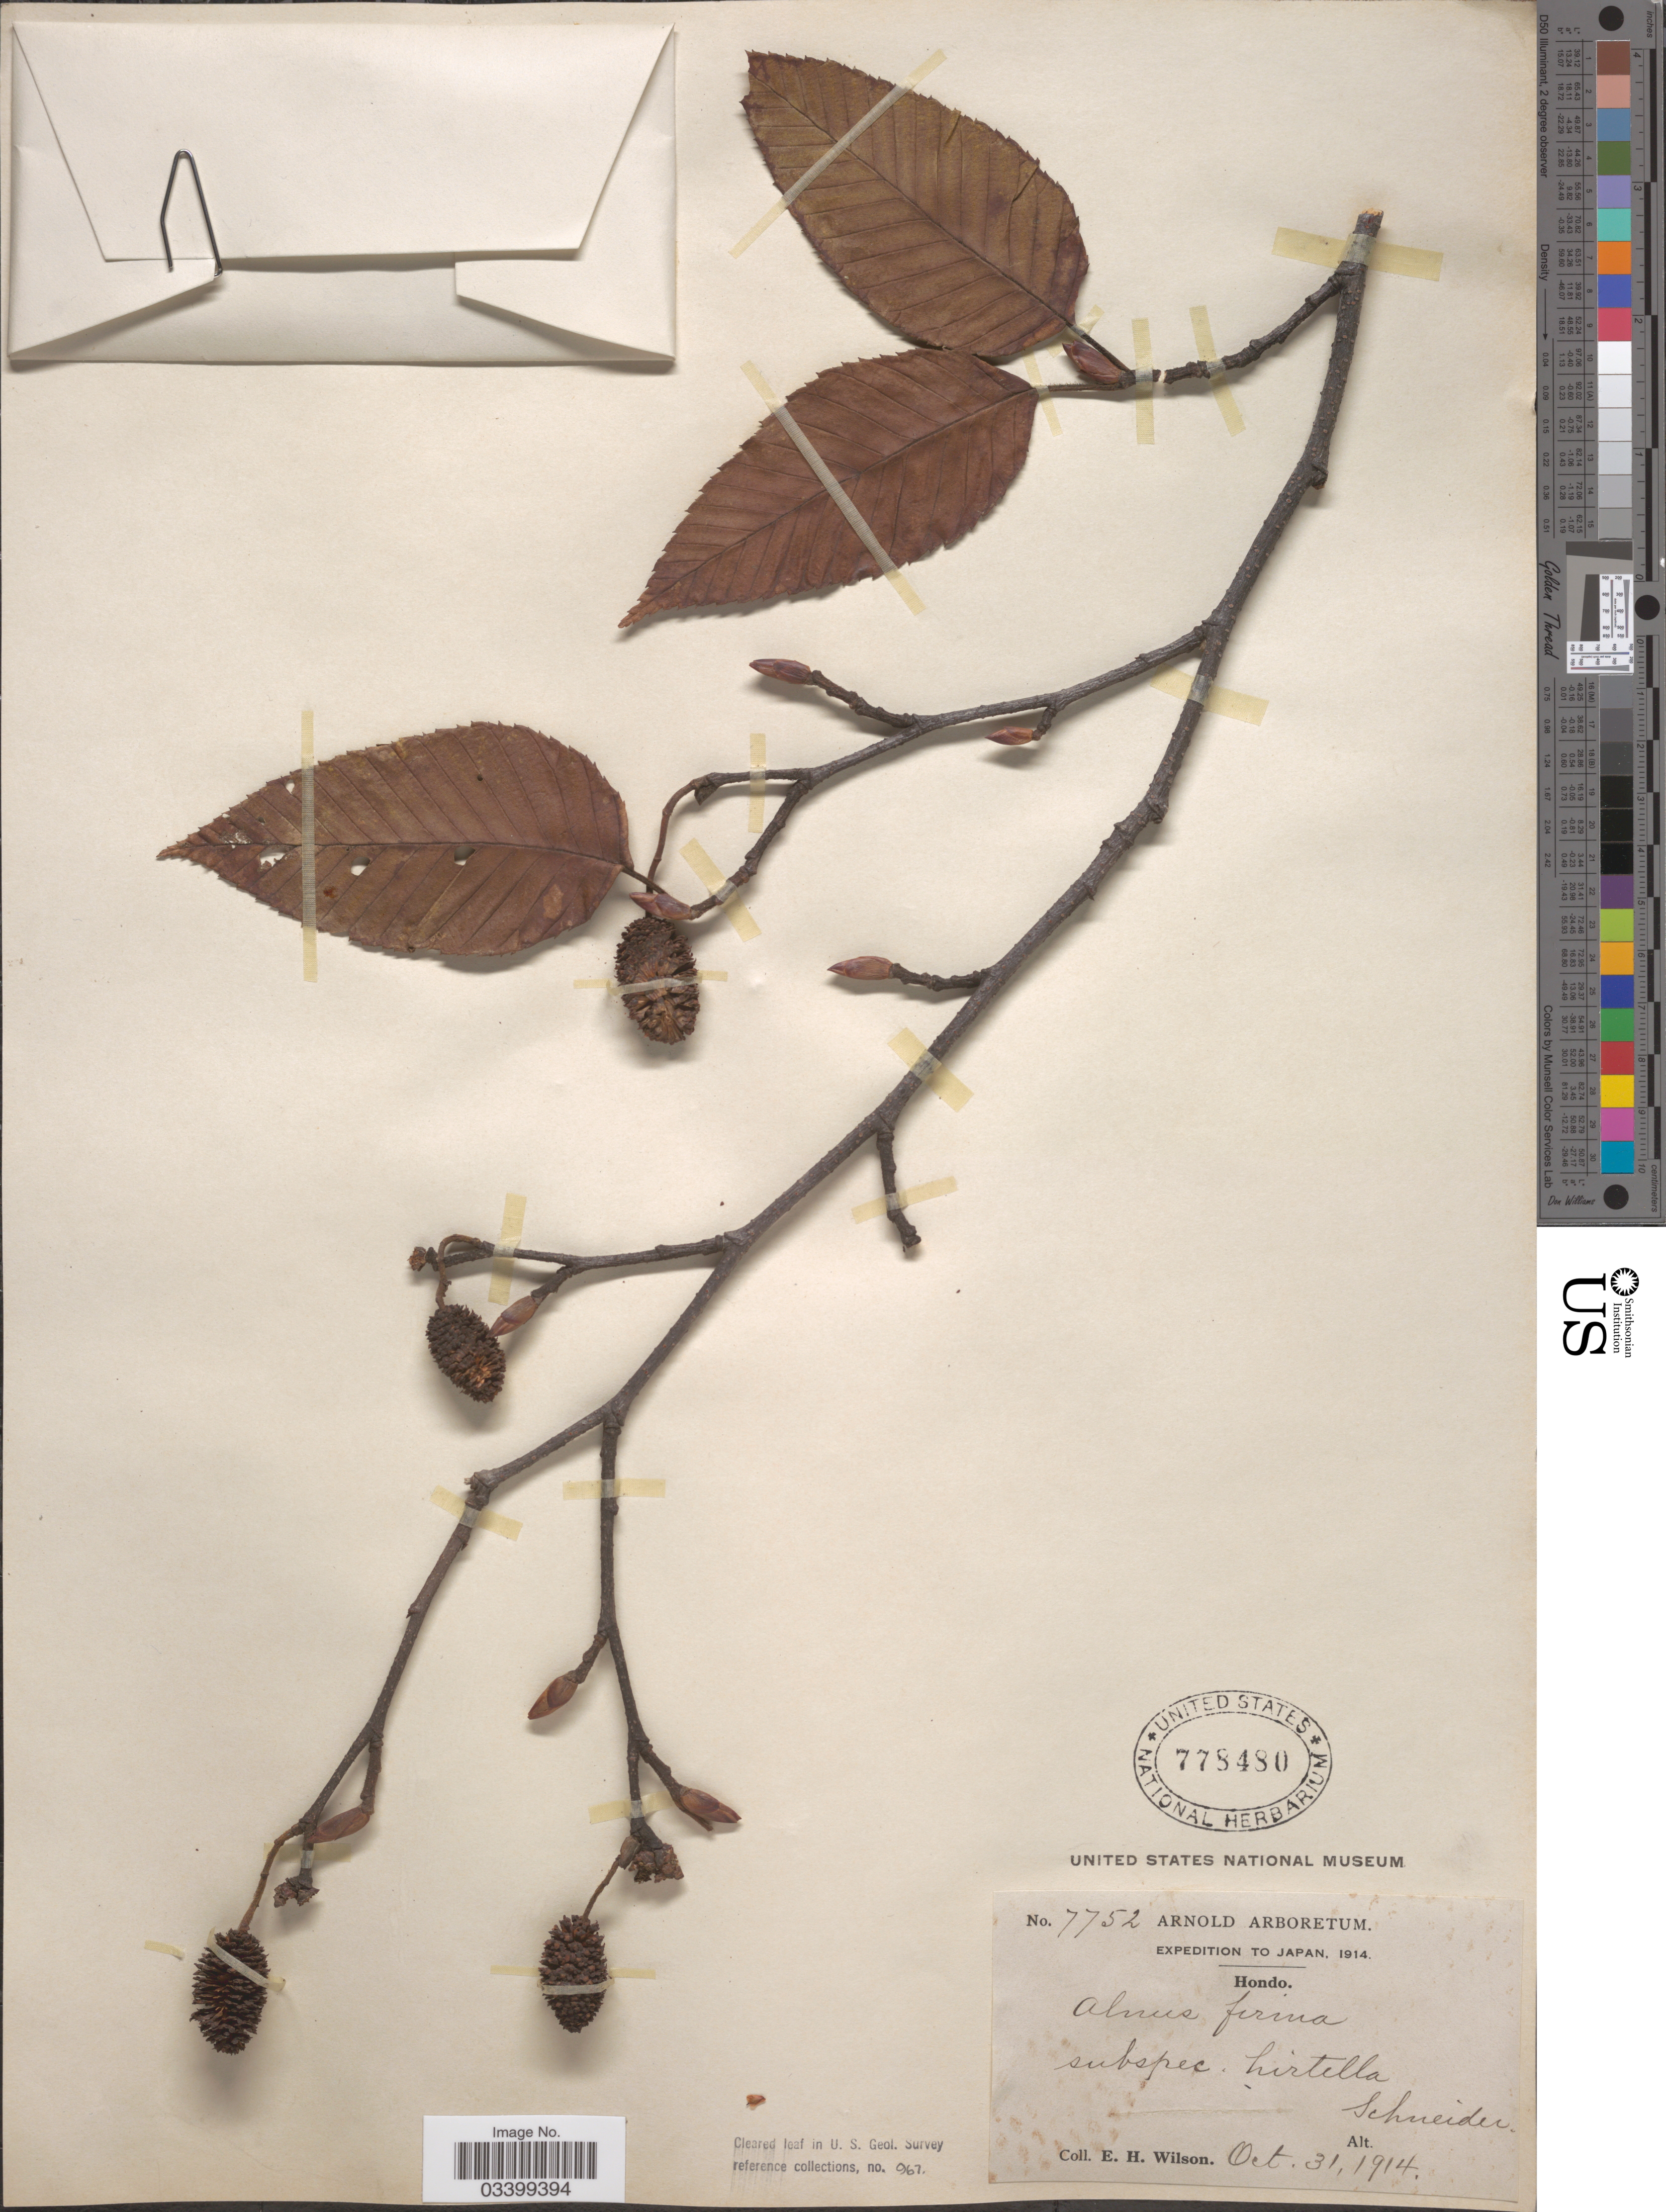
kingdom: Plantae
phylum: Tracheophyta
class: Magnoliopsida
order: Fagales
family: Betulaceae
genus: Alnus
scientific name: Alnus firma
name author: Siebold & Zucc.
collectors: E. Wilson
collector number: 7752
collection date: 1914-10-31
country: Japan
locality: Hondo.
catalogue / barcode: US 778480